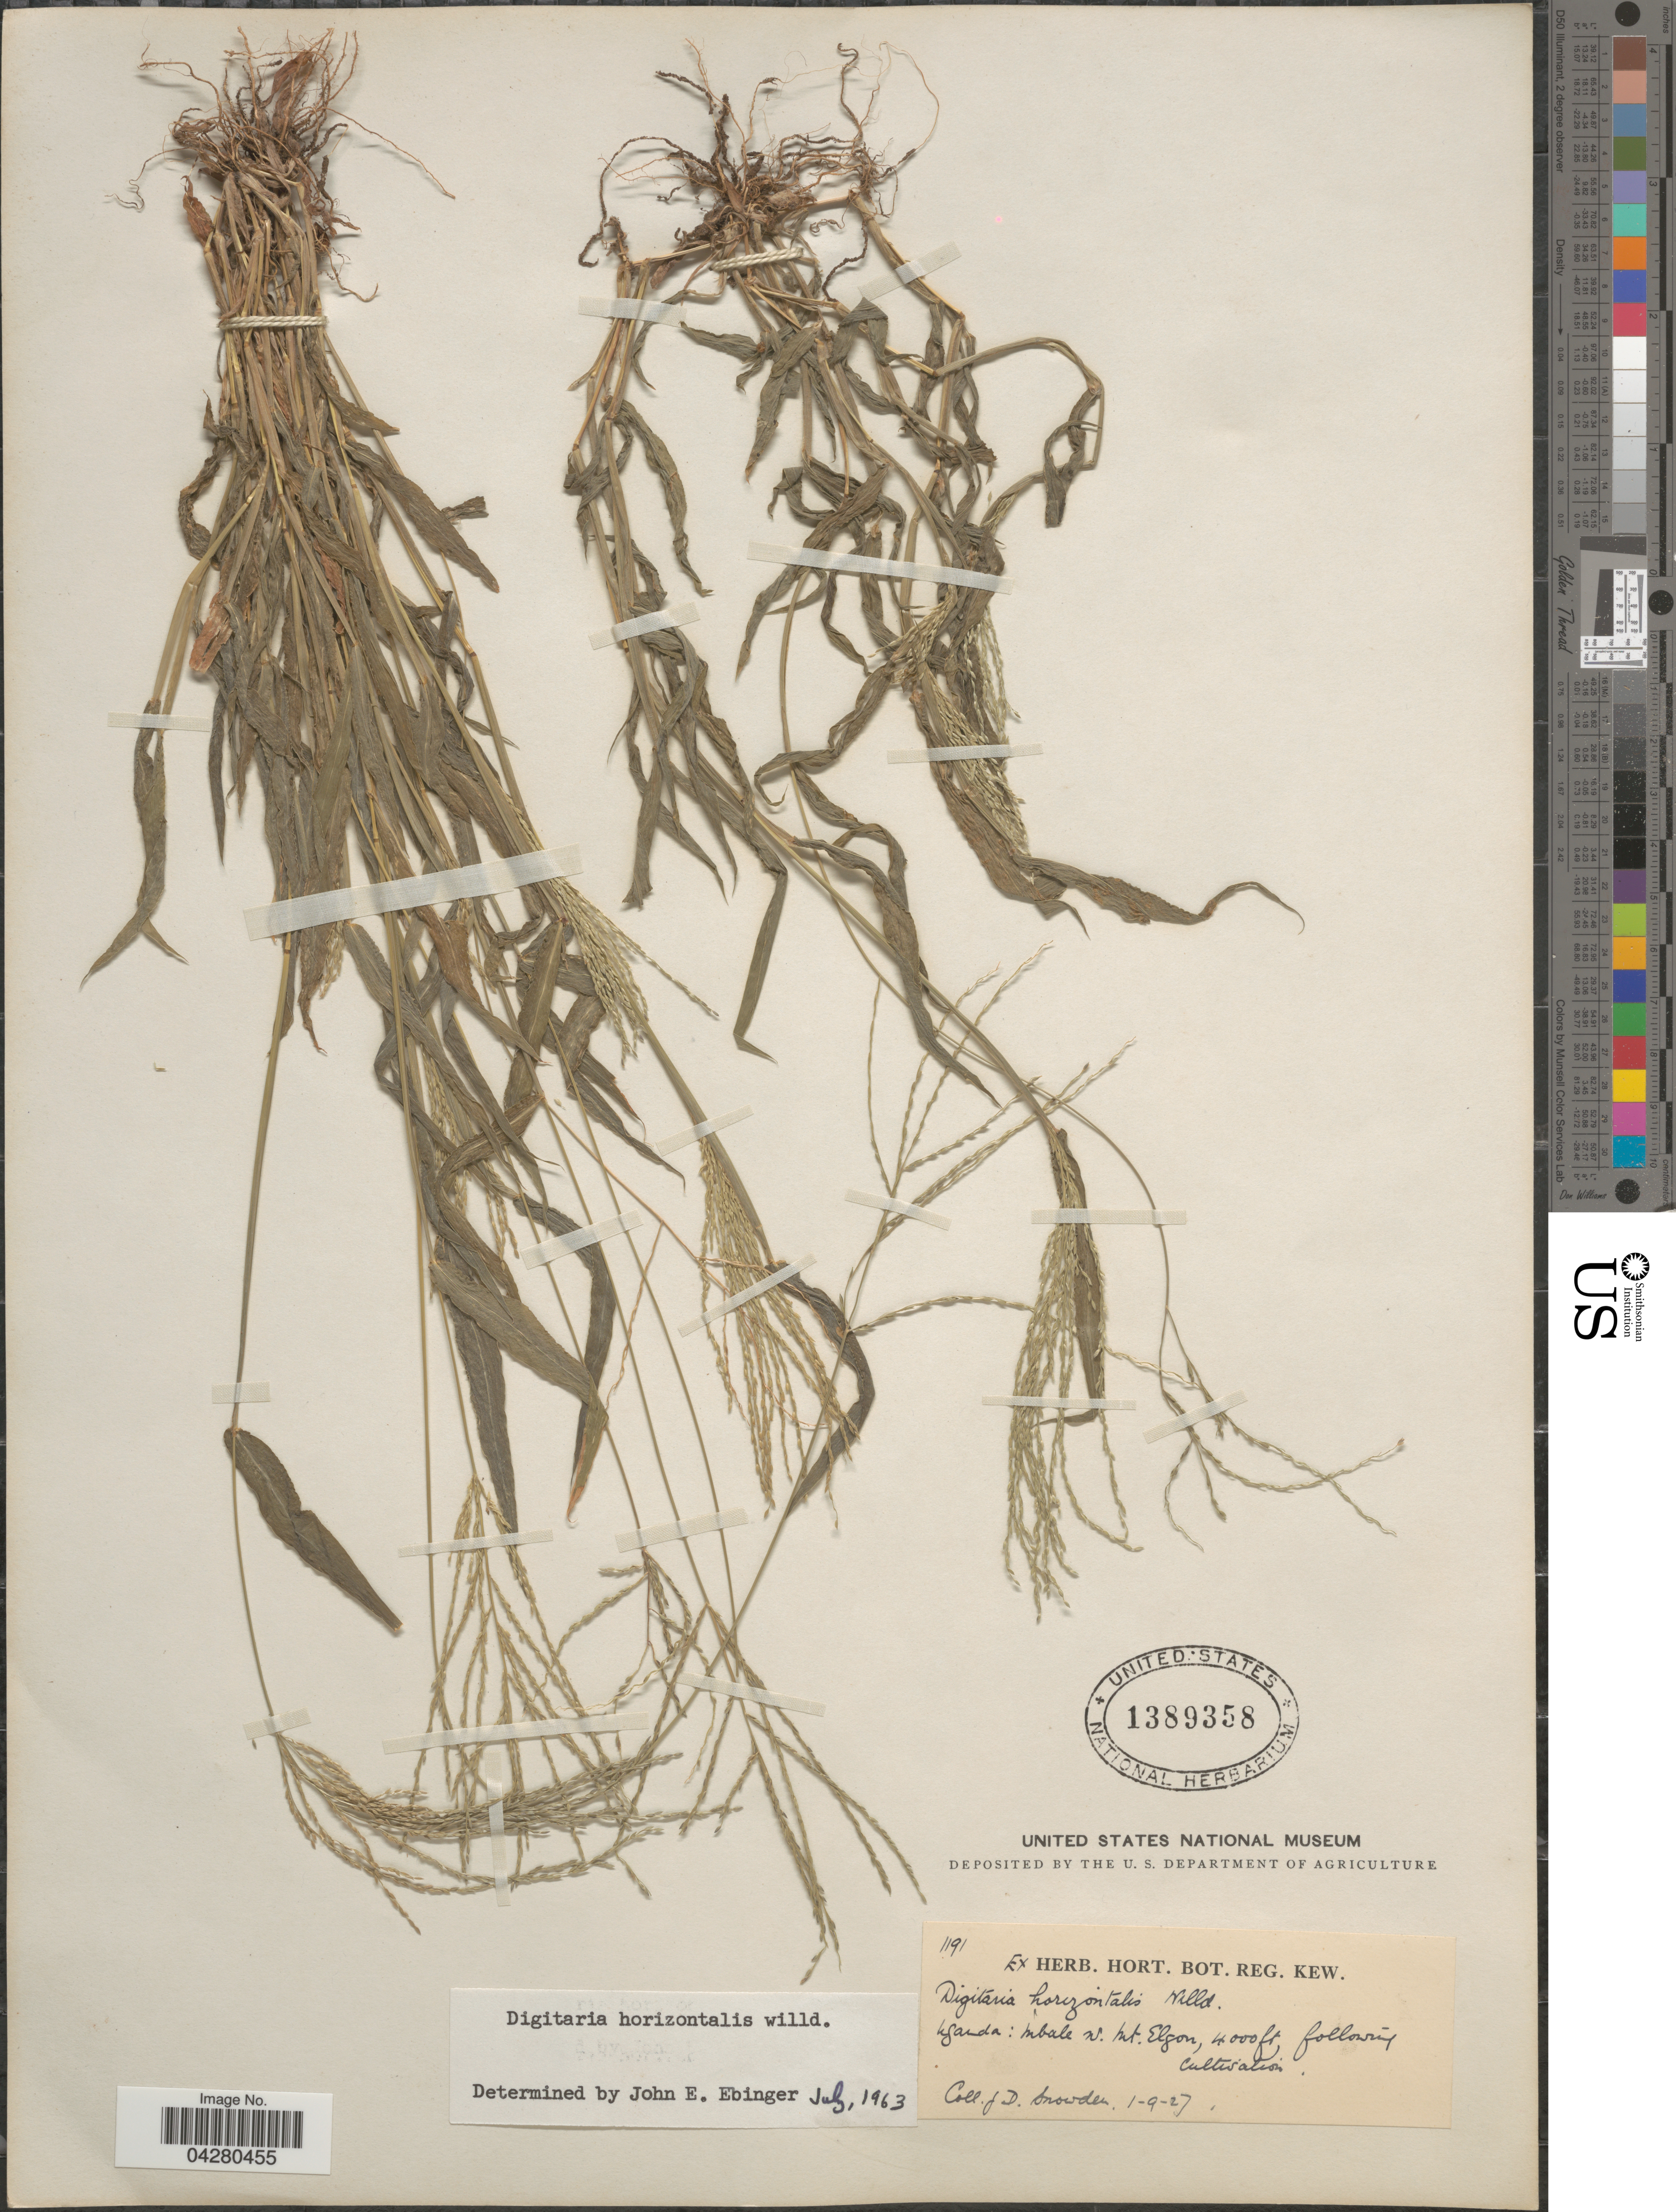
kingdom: Plantae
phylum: Tracheophyta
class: Liliopsida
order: Poales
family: Poaceae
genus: Digitaria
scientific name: Digitaria horizontalis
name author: Willd.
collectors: J. Snowden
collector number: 1191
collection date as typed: Transcribed d/m/y: 1/9/27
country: Uganda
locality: Mbale W. Mt. Elgon.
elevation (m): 1219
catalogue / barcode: US 1389358